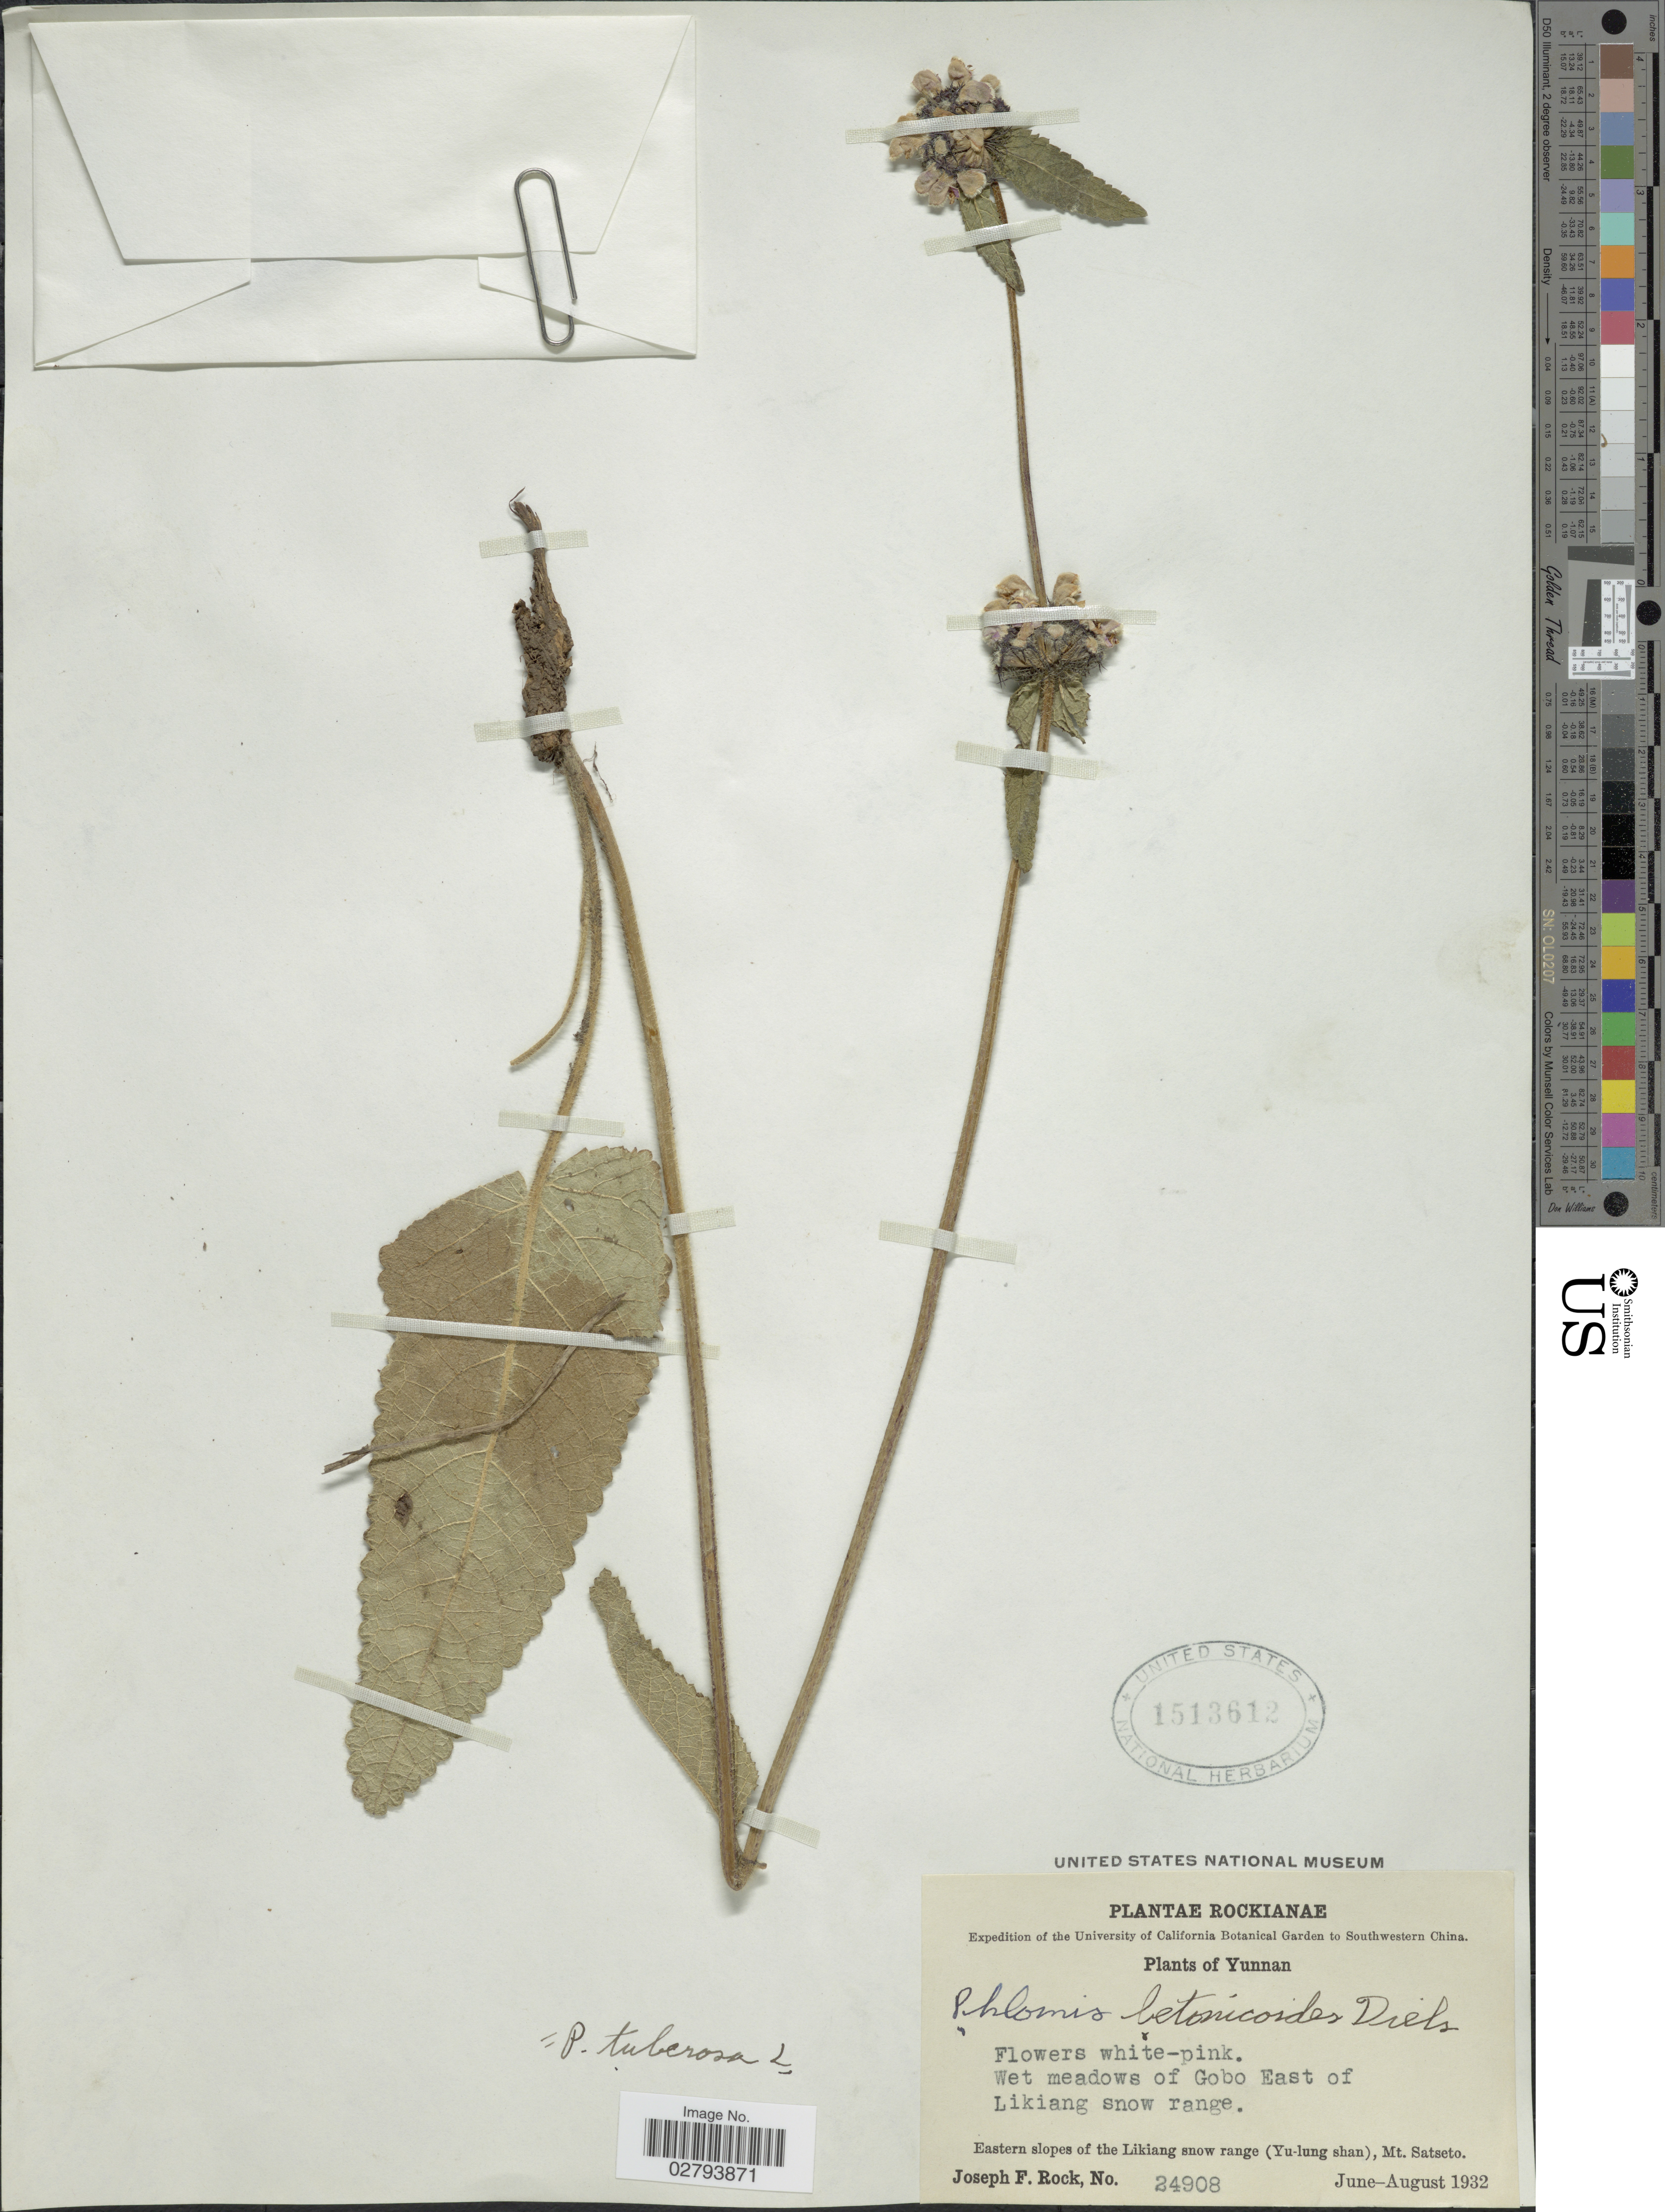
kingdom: Plantae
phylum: Tracheophyta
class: Magnoliopsida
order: Lamiales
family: Lamiaceae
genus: Phlomoides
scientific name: Phlomoides tuberosa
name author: (L.) Moench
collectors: J. F. Rock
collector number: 24908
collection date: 1932-06/1932-08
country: China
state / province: Yunnan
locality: Gobo East of Likiang snow range, Eastern slopes of the Likiang snow range (Yu-lung shan), Mt. Satseto.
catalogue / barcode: US 1513612